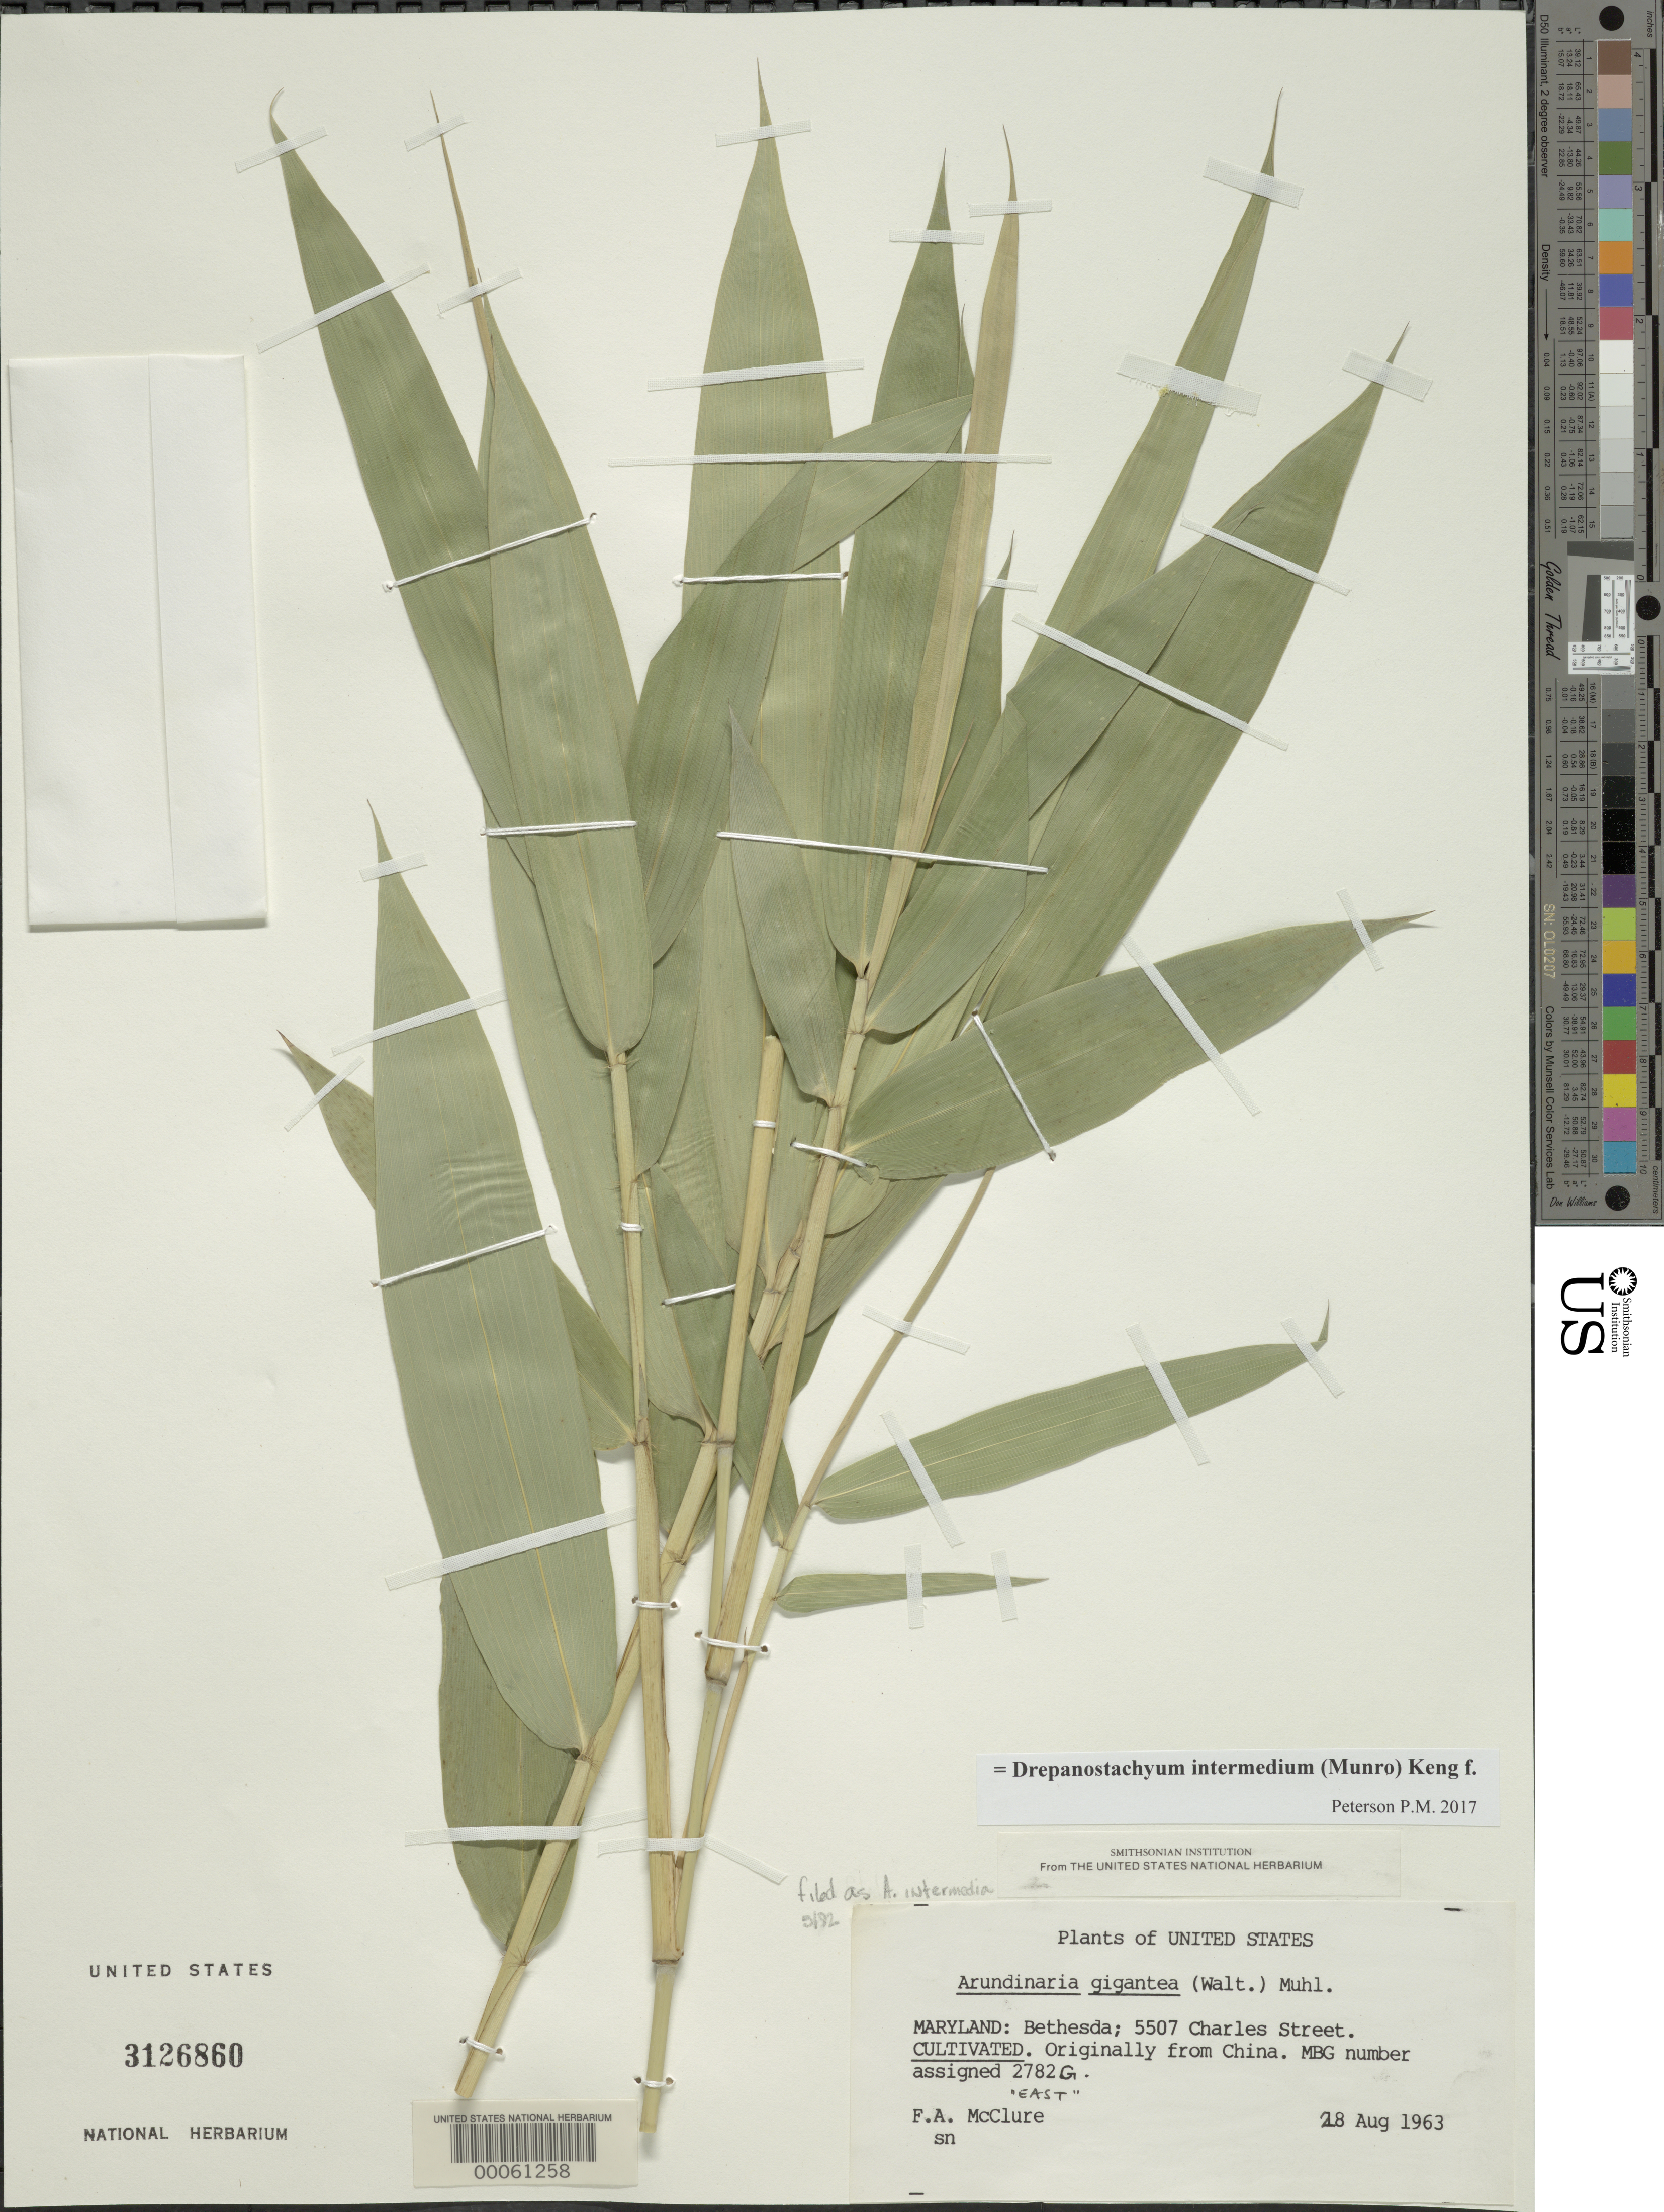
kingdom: Plantae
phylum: Tracheophyta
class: Liliopsida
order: Poales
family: Poaceae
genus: Arundinaria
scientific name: Arundinaria intermedia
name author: Munro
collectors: F. A. McClure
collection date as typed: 28 Aug 1963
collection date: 1963-08-28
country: United States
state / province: Maryland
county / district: Montgomery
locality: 5507 Charles Street, Bethesda (McClure's garden)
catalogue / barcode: US 3126860